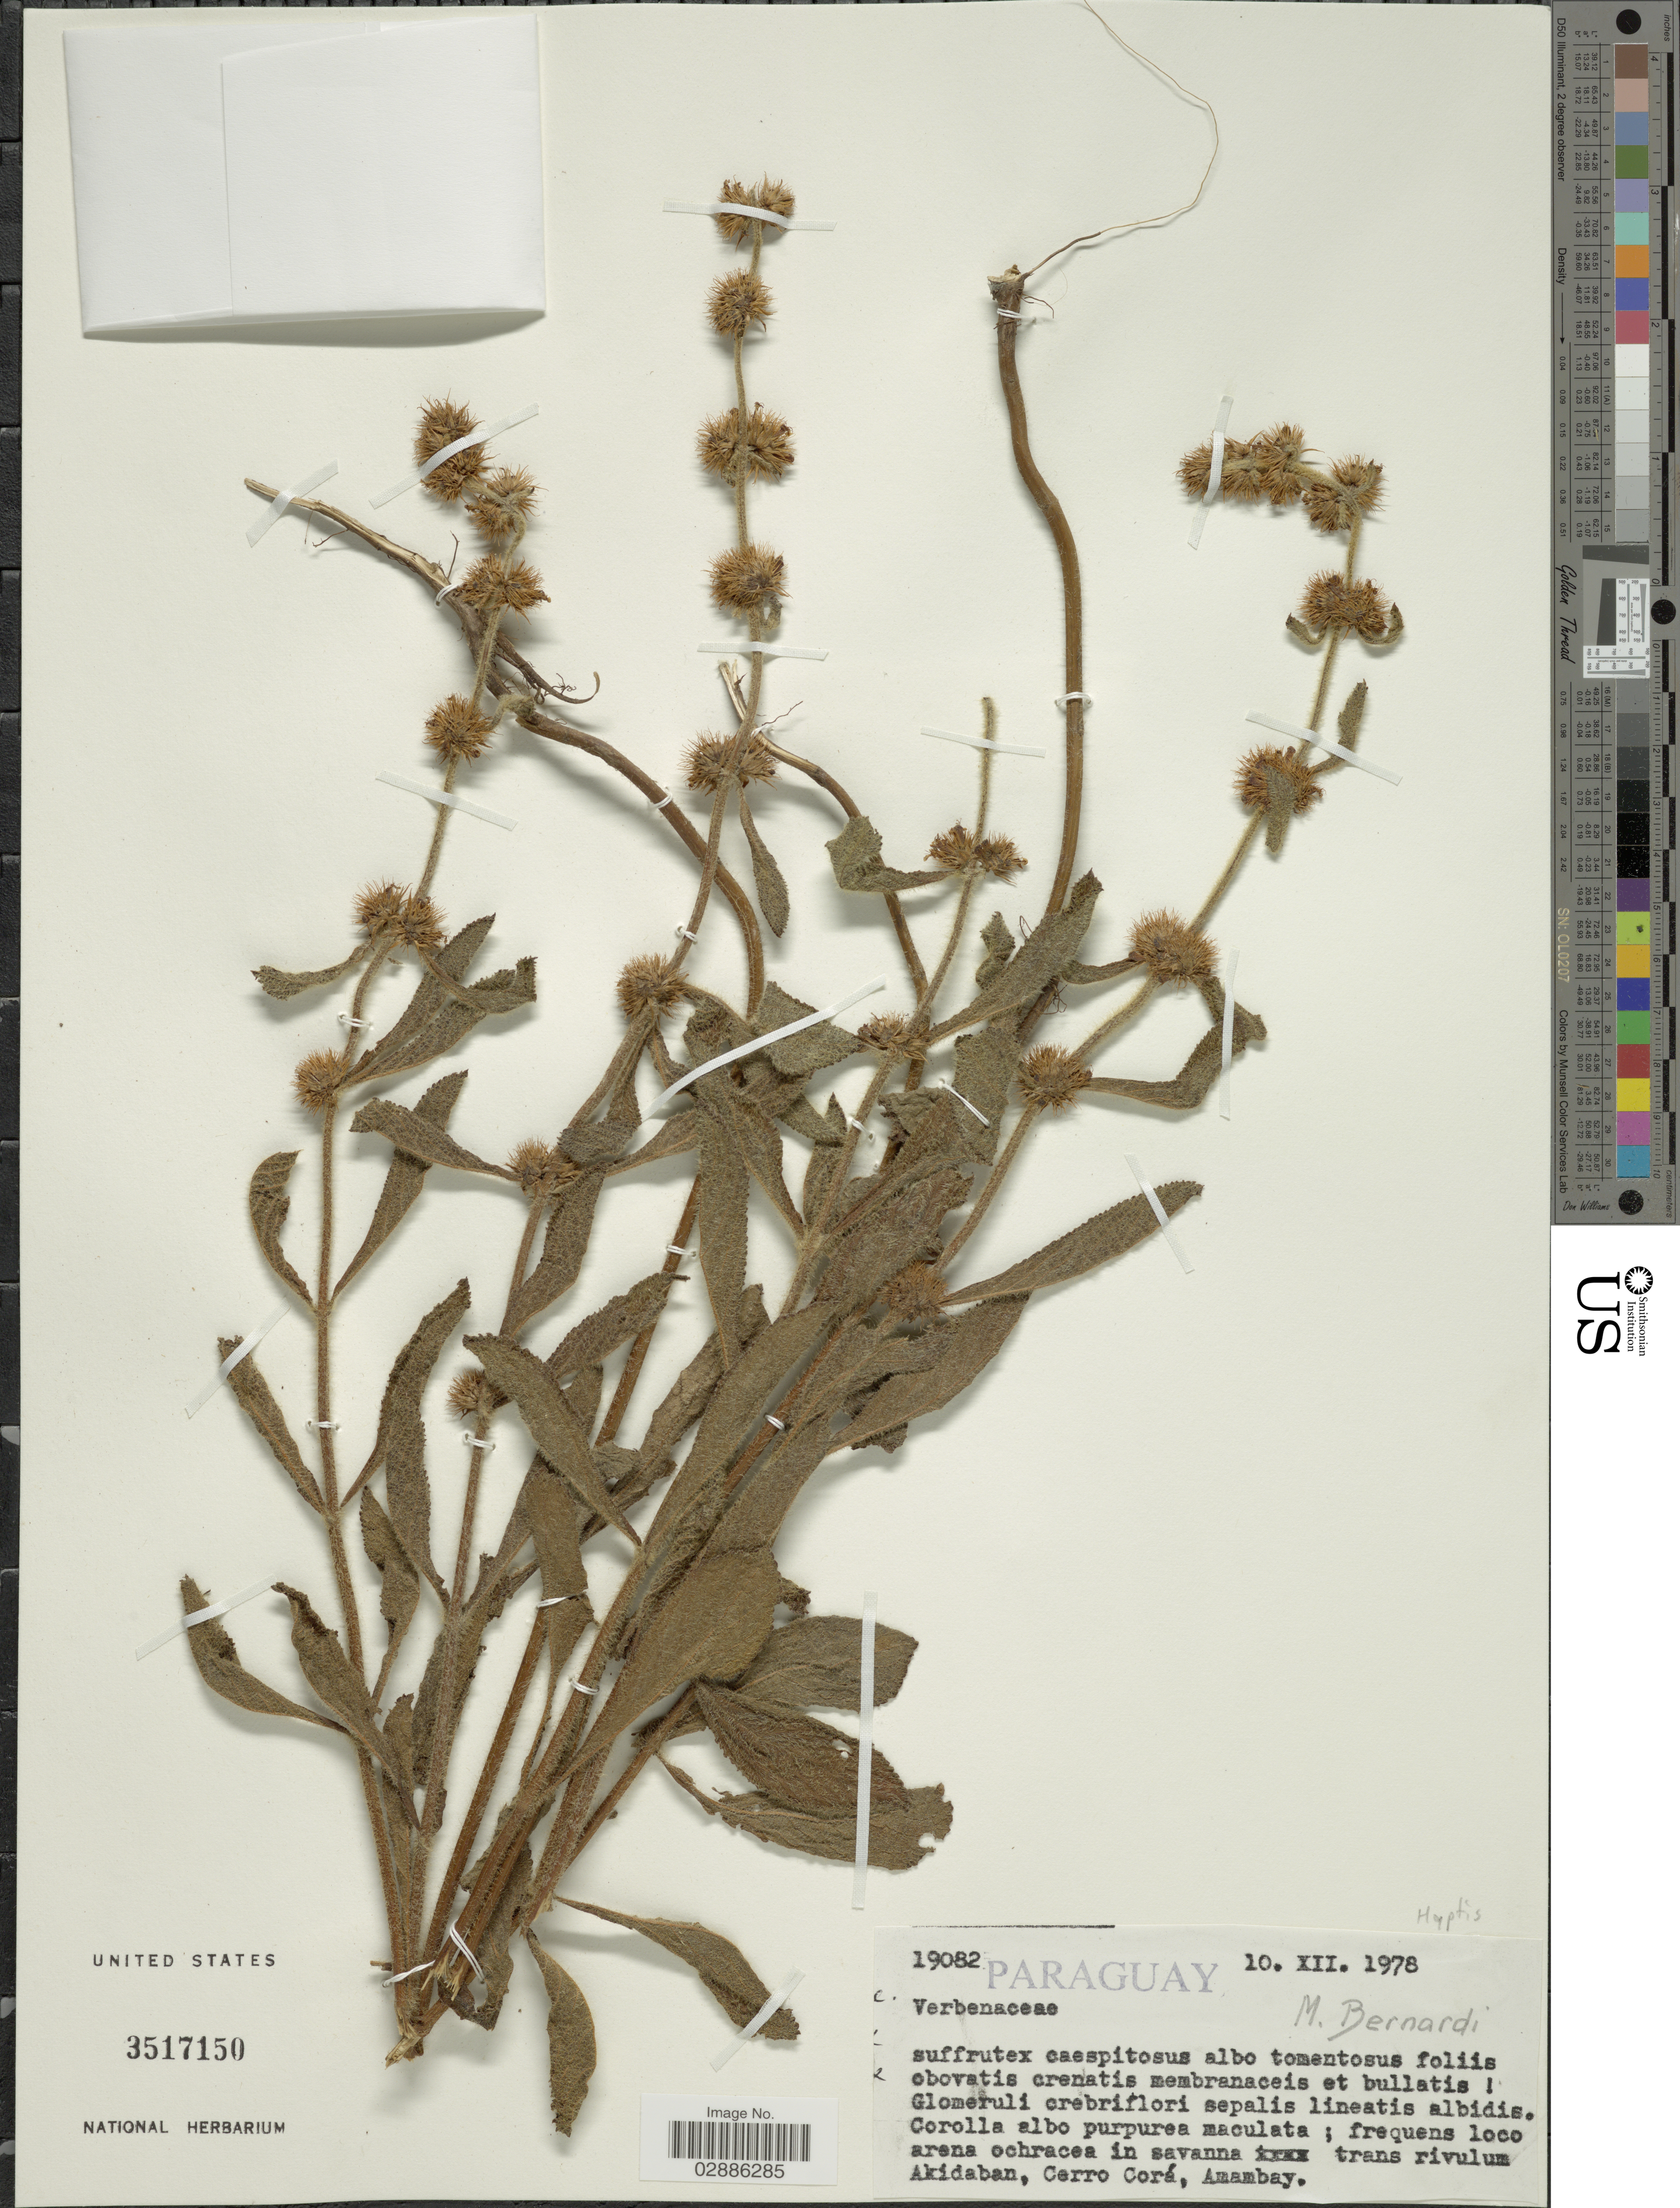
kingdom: Plantae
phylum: Tracheophyta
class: Magnoliopsida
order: Lamiales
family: Lamiaceae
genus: Hyptis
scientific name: Hyptis sp.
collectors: M. Bernardi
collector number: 19082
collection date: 1978-12-10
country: Paraguay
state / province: Amambay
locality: Akidaban, Cerro Corá, Amambay.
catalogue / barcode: US 3517150